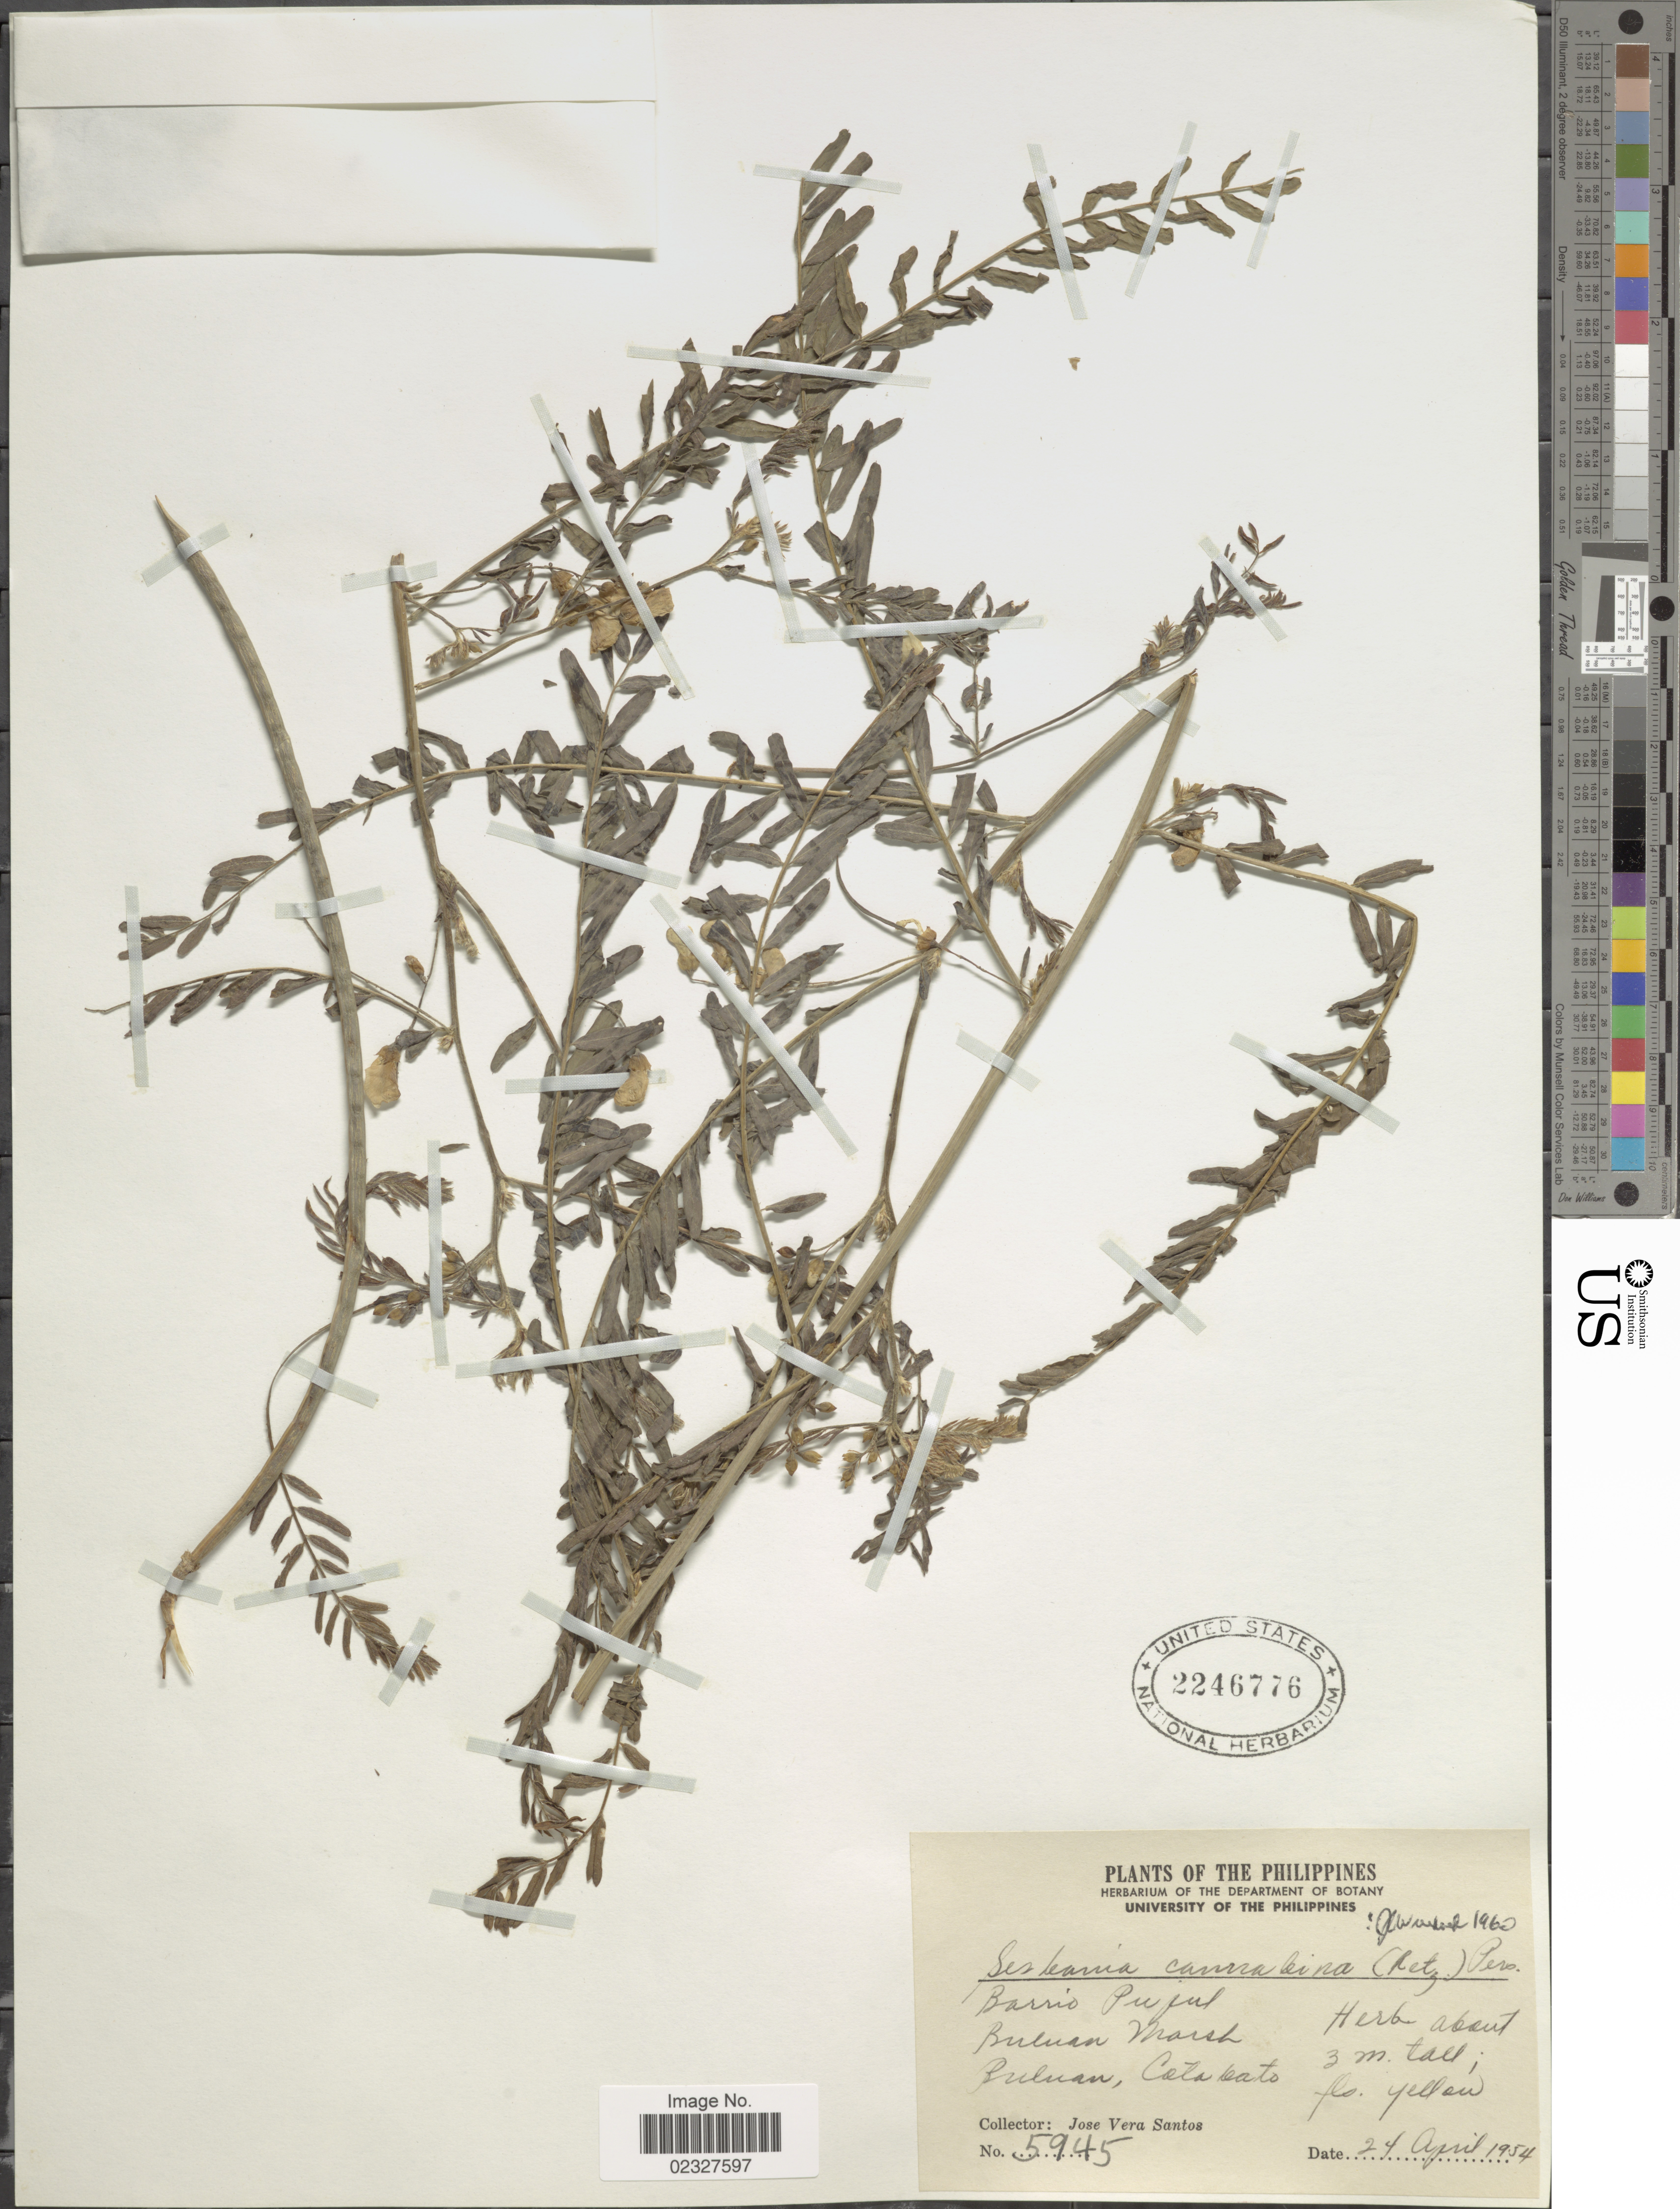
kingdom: Plantae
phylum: Tracheophyta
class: Magnoliopsida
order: Fabales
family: Fabaceae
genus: Sesbania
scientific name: Sesbania cannabina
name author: (Retz.) Poir.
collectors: J. Santos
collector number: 5945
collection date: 1954-04-24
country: Philippines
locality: Barrio Pujul, Buluan Marsh, Buluan, Cota dato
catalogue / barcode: US 2246776